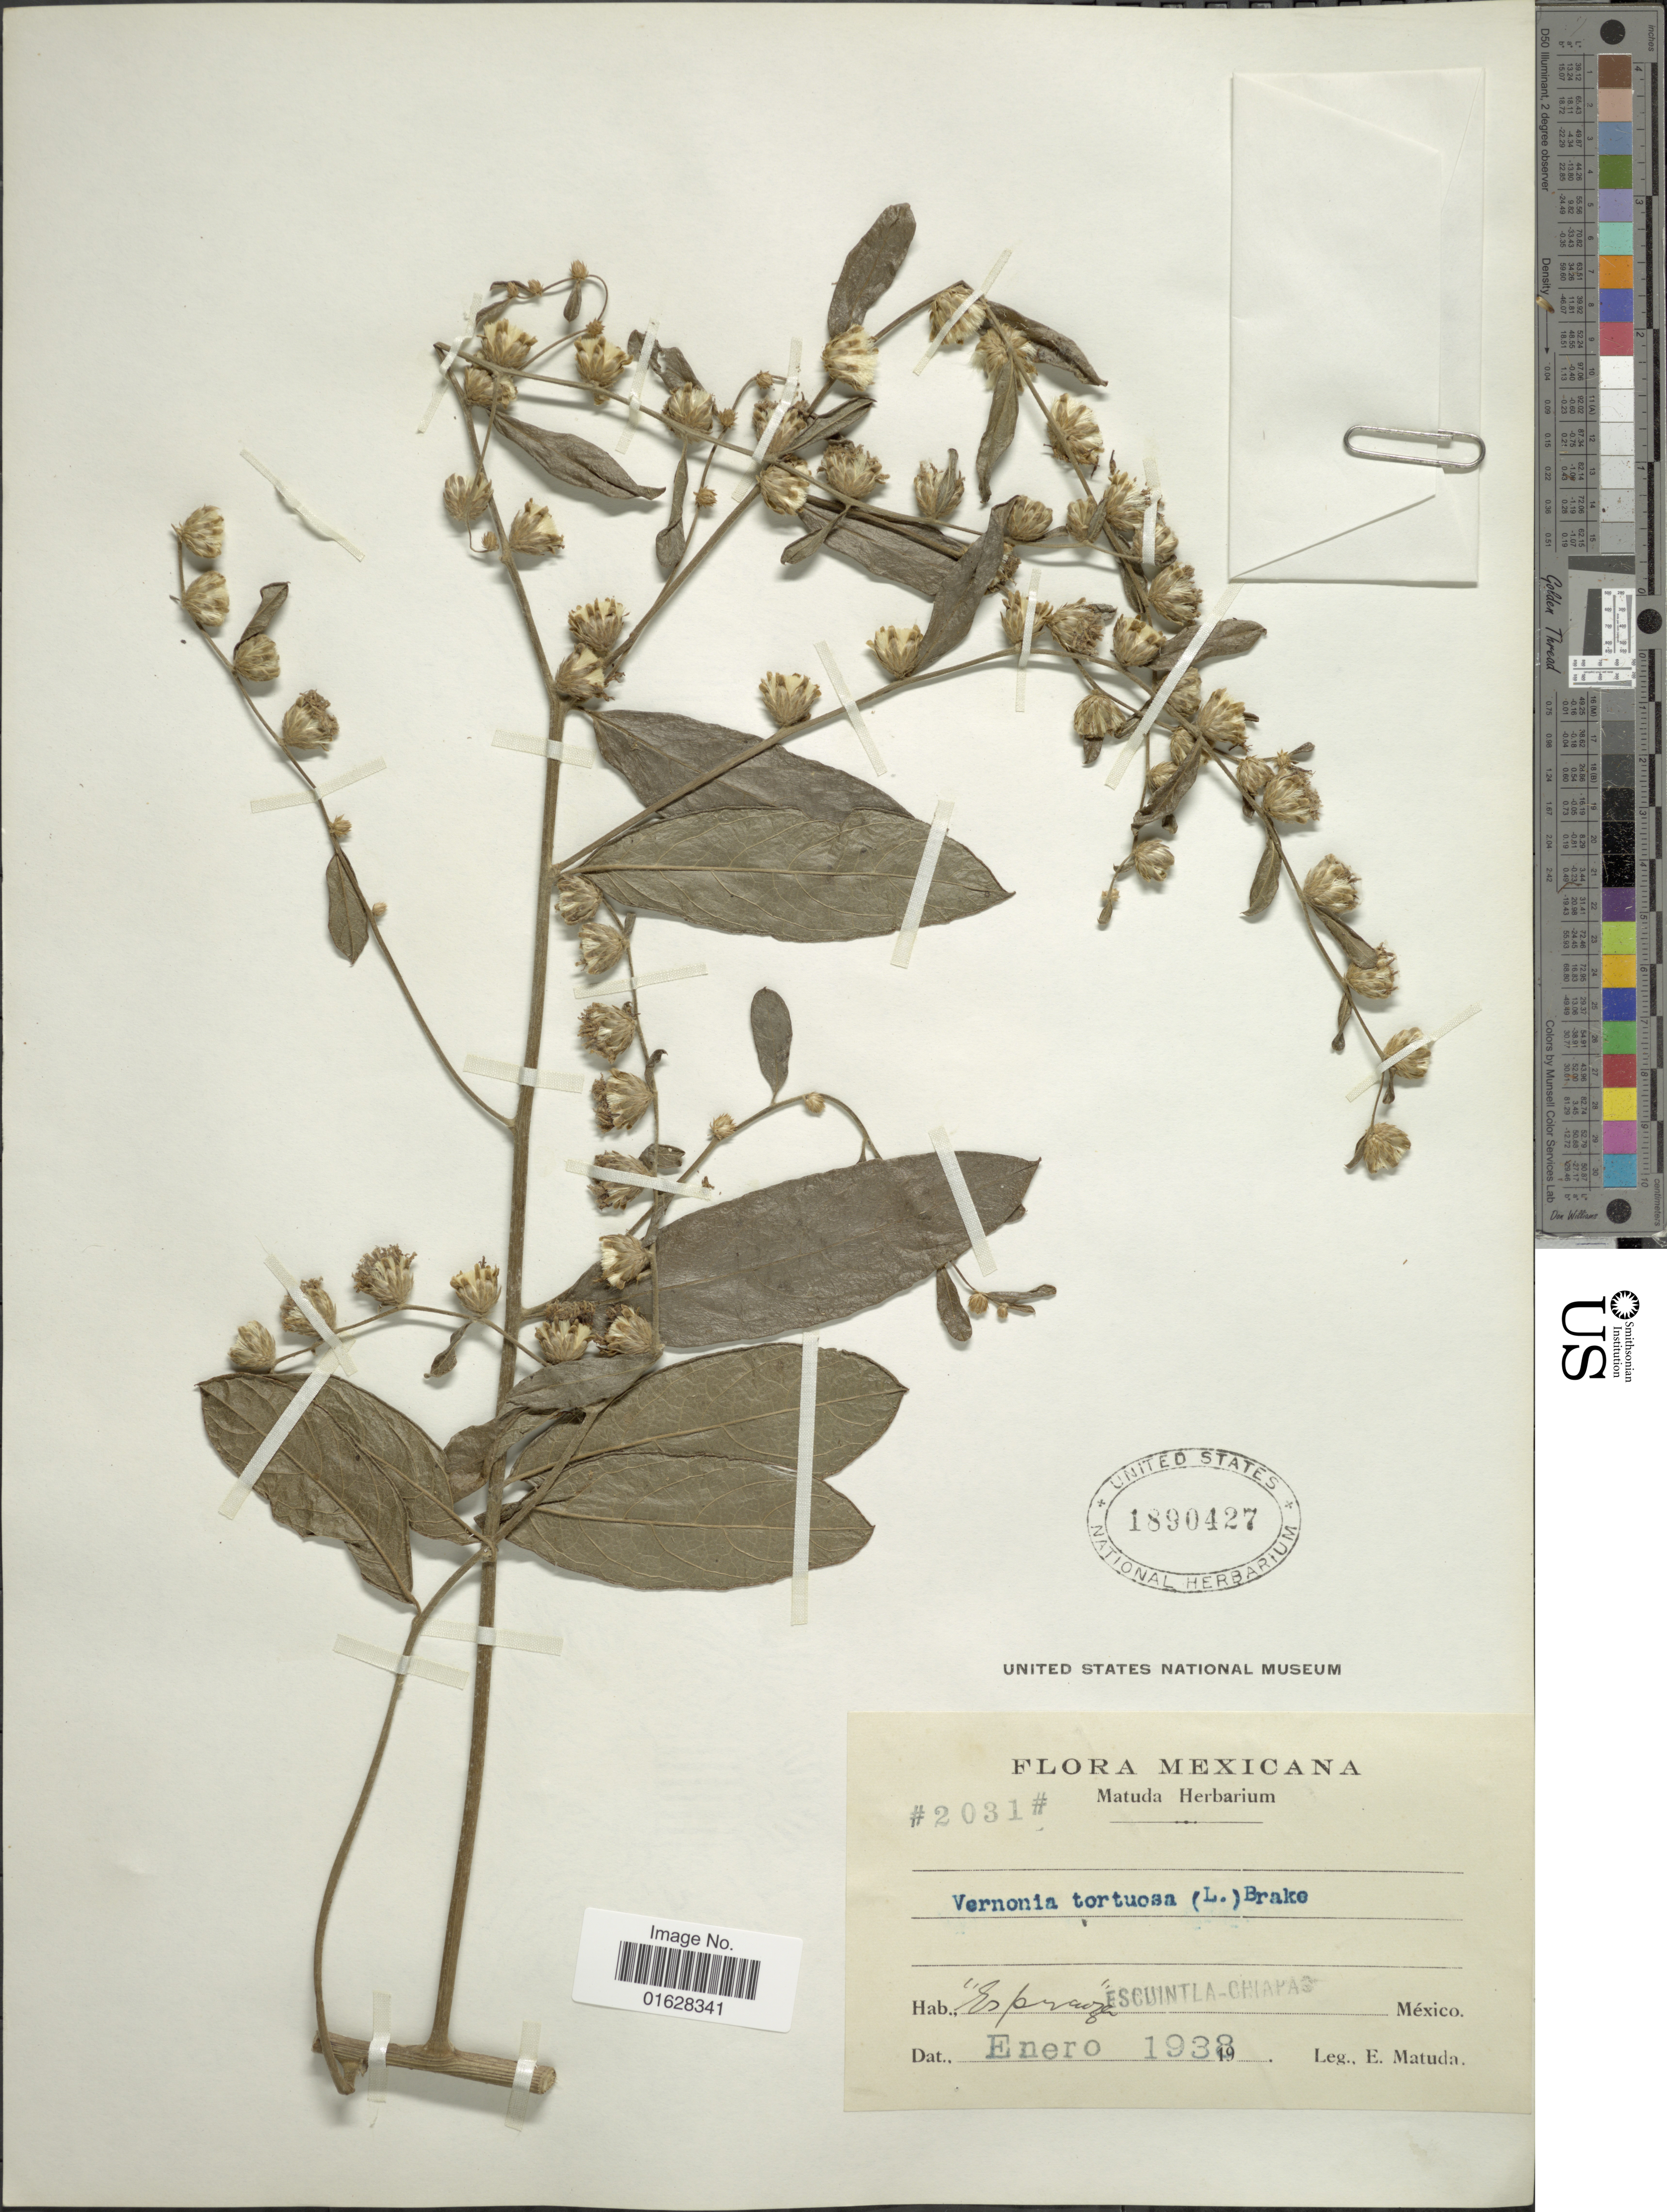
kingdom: Plantae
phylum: Tracheophyta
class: Magnoliopsida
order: Asterales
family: Asteraceae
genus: Lepidaploa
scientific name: Lepidaploa tortuosa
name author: (L.) H. Rob.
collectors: E. Matuda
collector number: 2031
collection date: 1938-01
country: Mexico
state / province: Chiapas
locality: Mexicana, Esperanza, Escuintla-Chiapas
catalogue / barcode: US 1890427